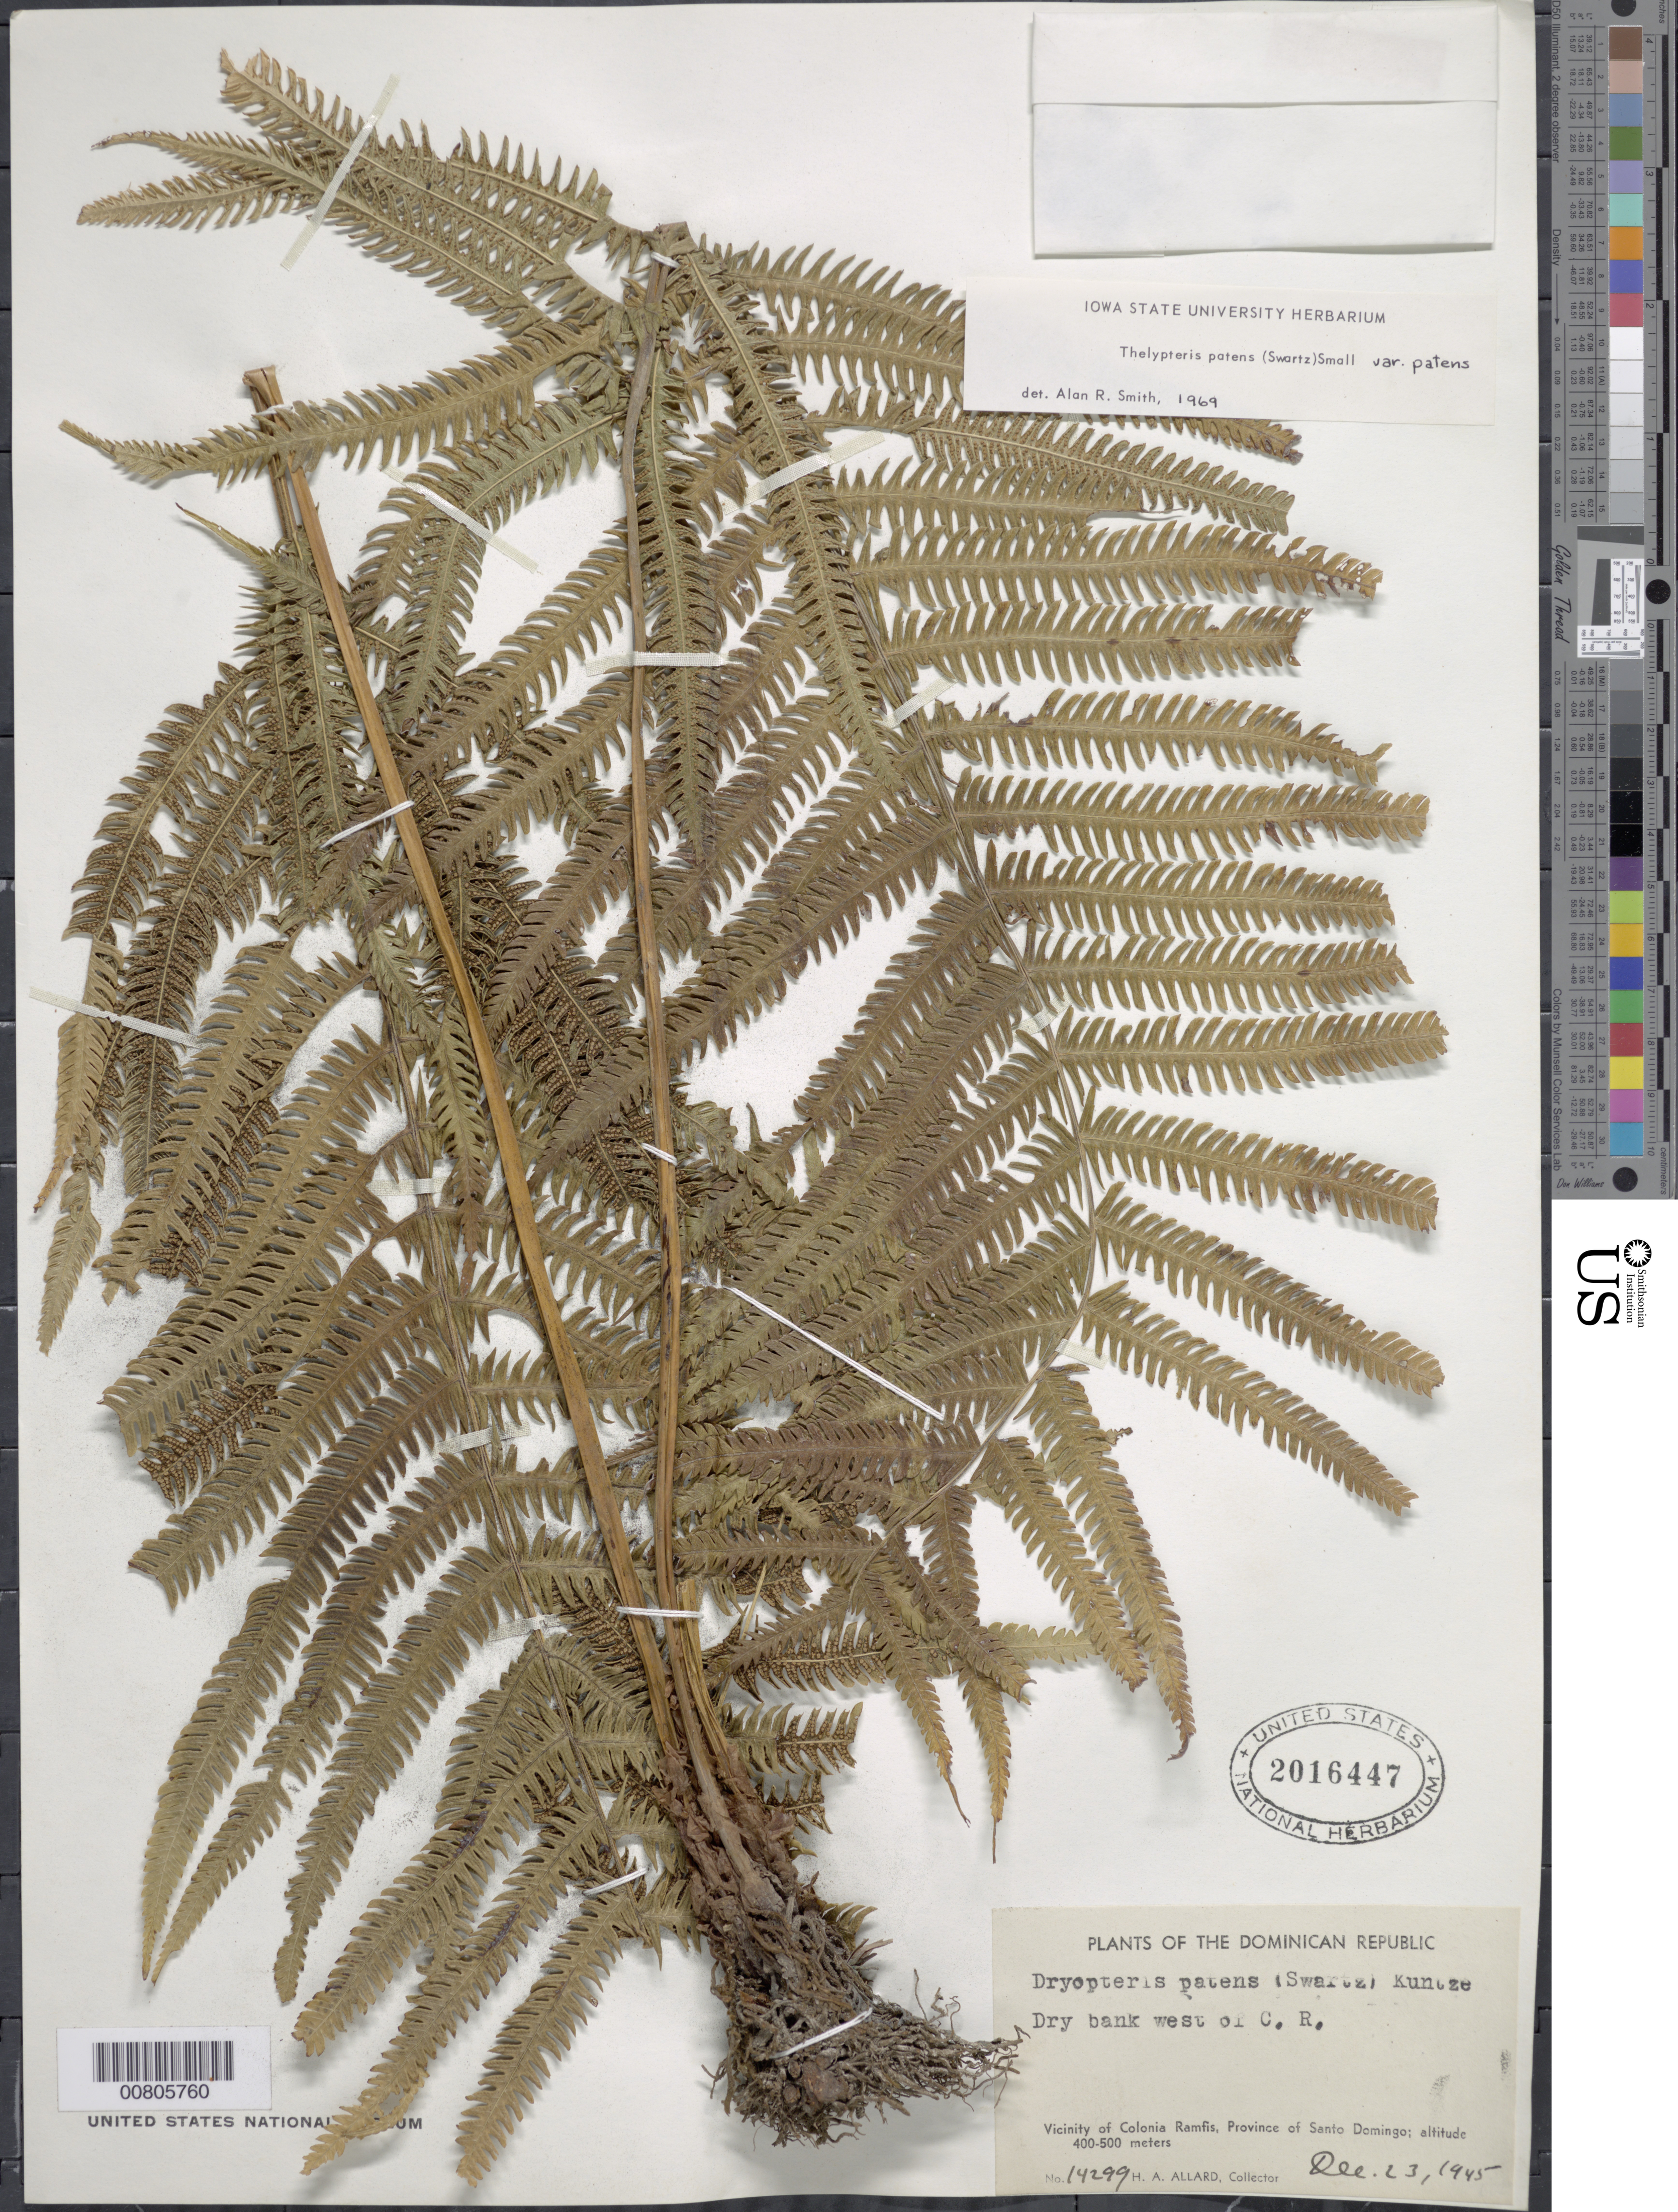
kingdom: Plantae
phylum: Tracheophyta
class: Polypodiopsida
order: Polypodiales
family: Thelypteridaceae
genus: Christella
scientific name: Christella patens var. patens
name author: (Sw.) Holttum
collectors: H. A. Allard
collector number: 14299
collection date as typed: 23 Dec 1945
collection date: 1945-12-23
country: Dominican Republic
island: Hispaniola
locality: Prov. Santo Domingo, W of Colonia Ramfis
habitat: Dry bank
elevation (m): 400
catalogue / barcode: US 2016447